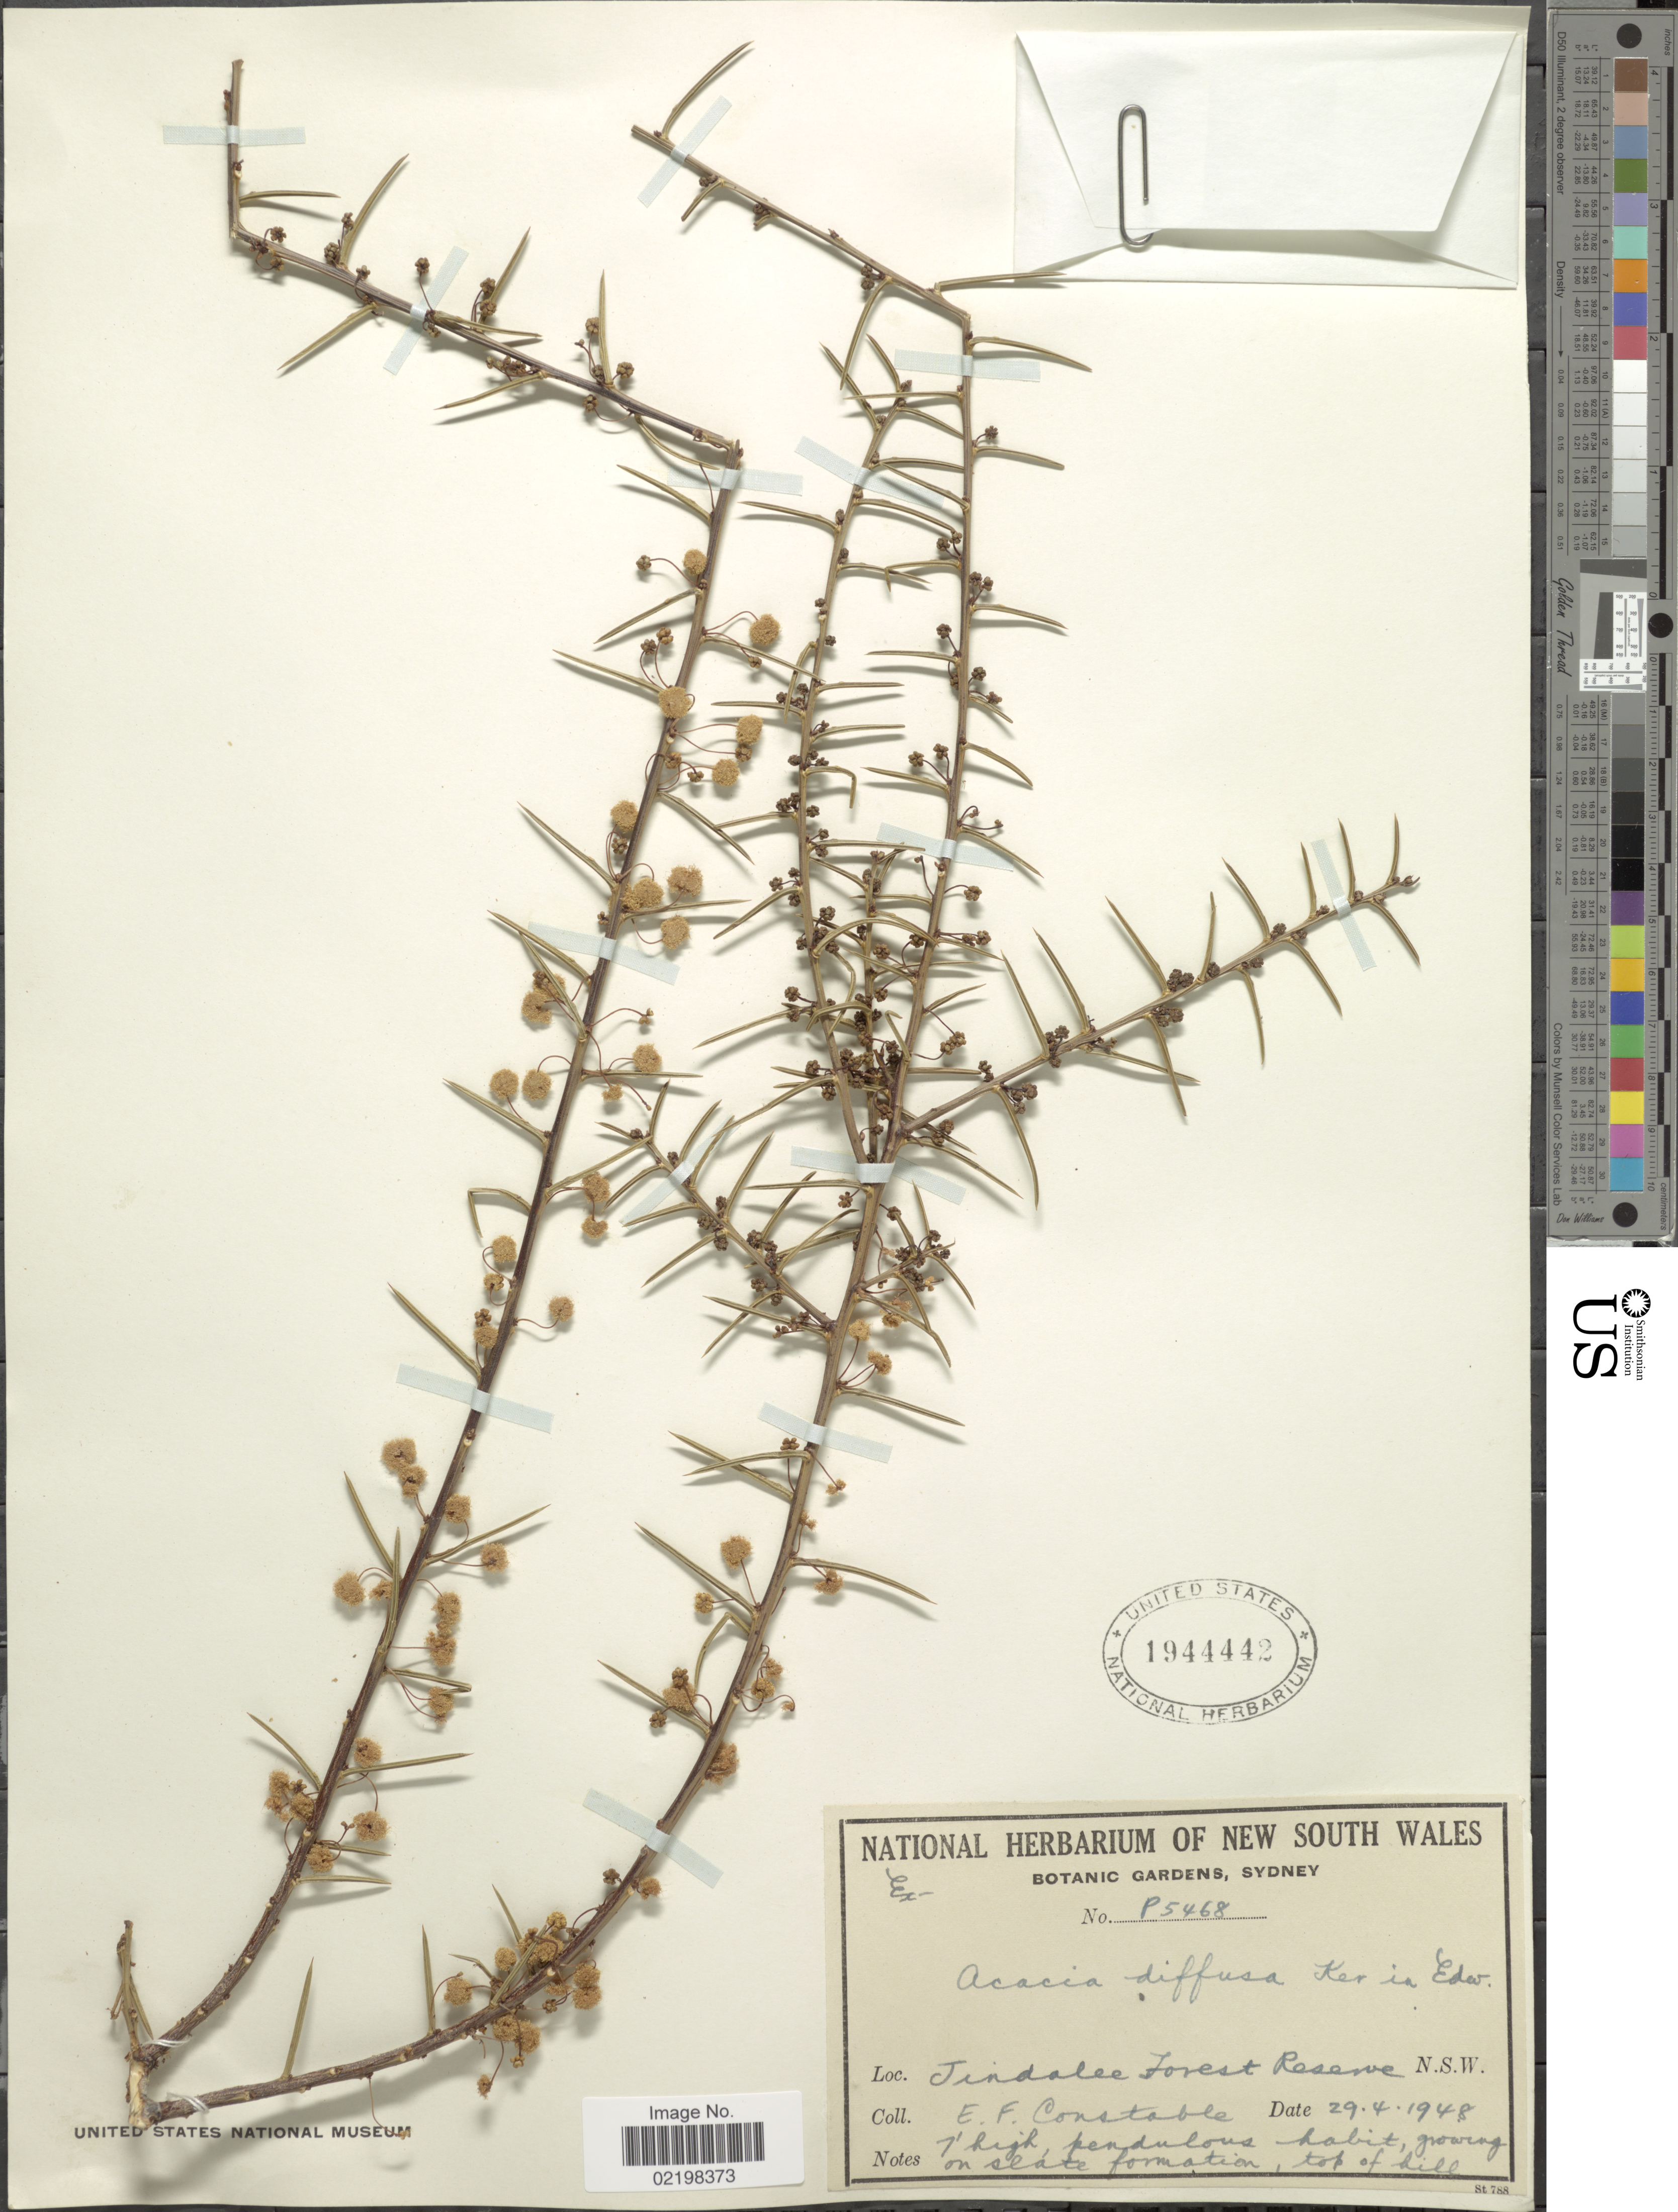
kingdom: Plantae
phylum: Tracheophyta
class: Magnoliopsida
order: Fabales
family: Fabaceae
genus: Acacia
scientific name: Acacia diffusa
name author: Lindl.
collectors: E. F. Constable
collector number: P5468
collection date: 1948-04-29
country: Australia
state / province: New South Wales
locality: Tindalee Forest Reserve, N.S.W.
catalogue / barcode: US 1944442